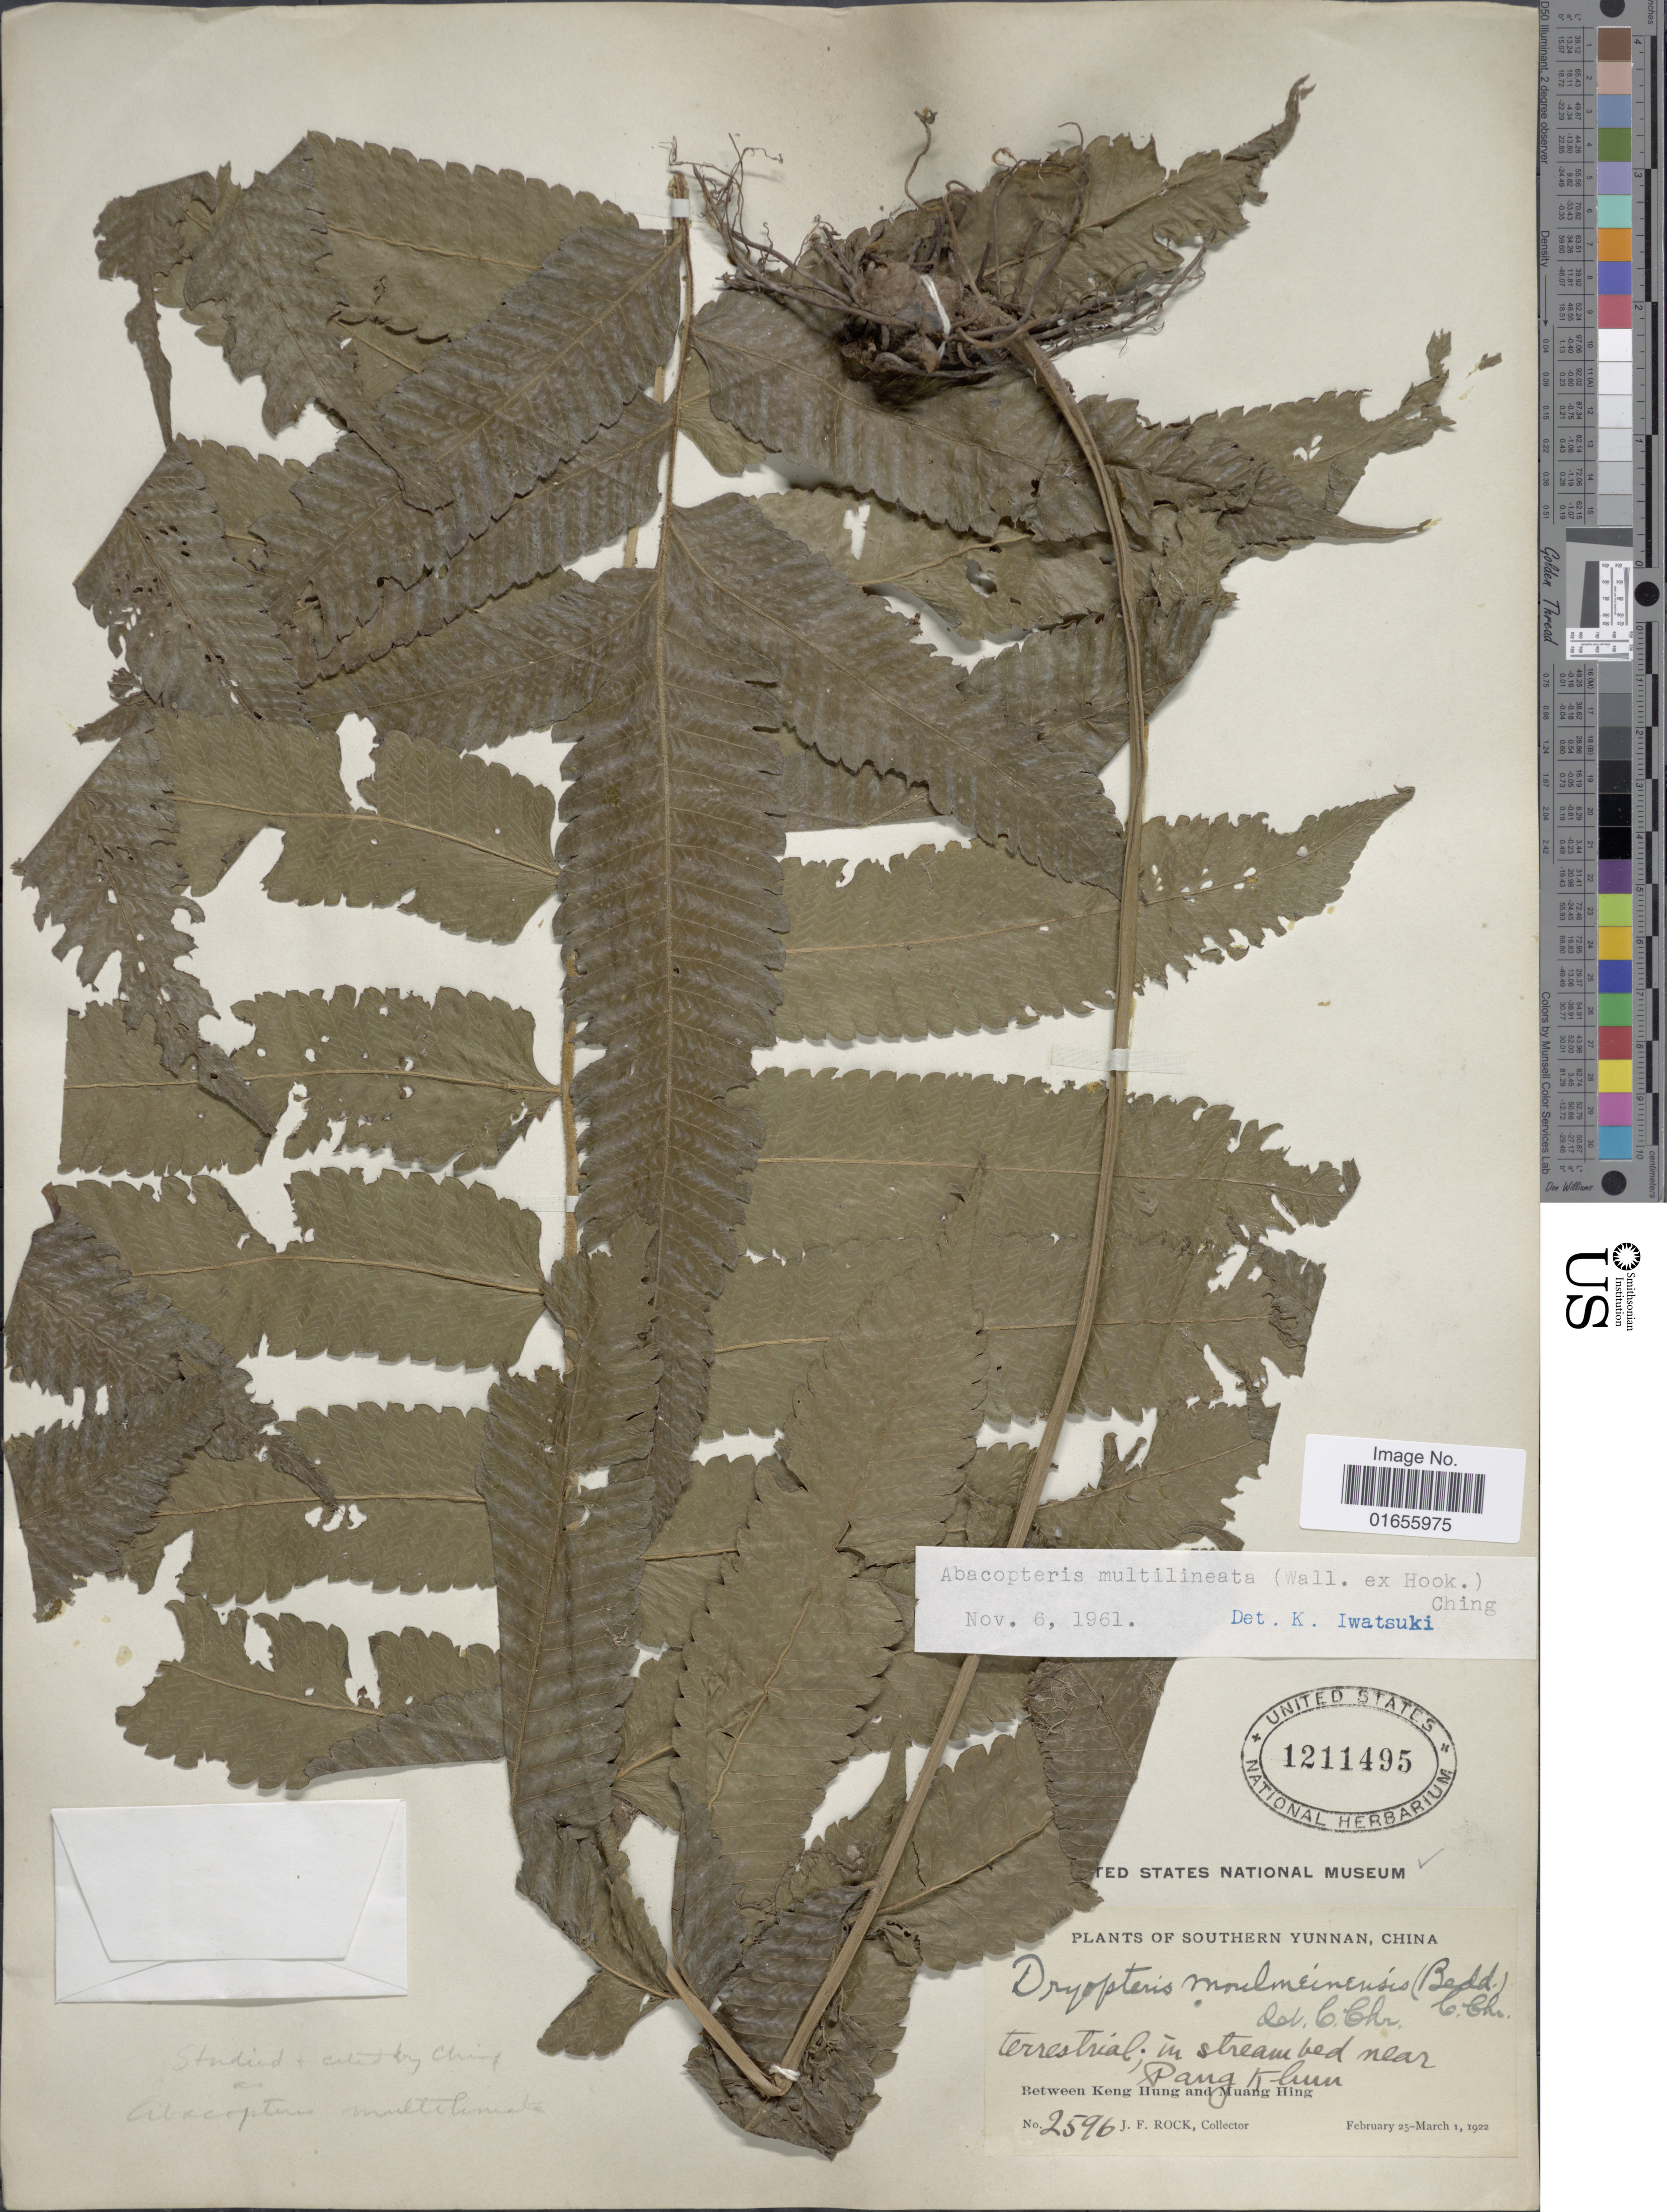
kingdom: Plantae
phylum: Tracheophyta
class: Polypodiopsida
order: Polypodiales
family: Thelypteridaceae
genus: Pronephrium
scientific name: Pronephrium nudatum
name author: (Roxb.) Holttum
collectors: J. Rock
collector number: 2596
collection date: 1922-02-25/1922-03-01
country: China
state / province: Yunnan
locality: Southern Yunnan, in stream bed near Pang Khun, between Keng Hung and Muang Hing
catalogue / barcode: US 1211495